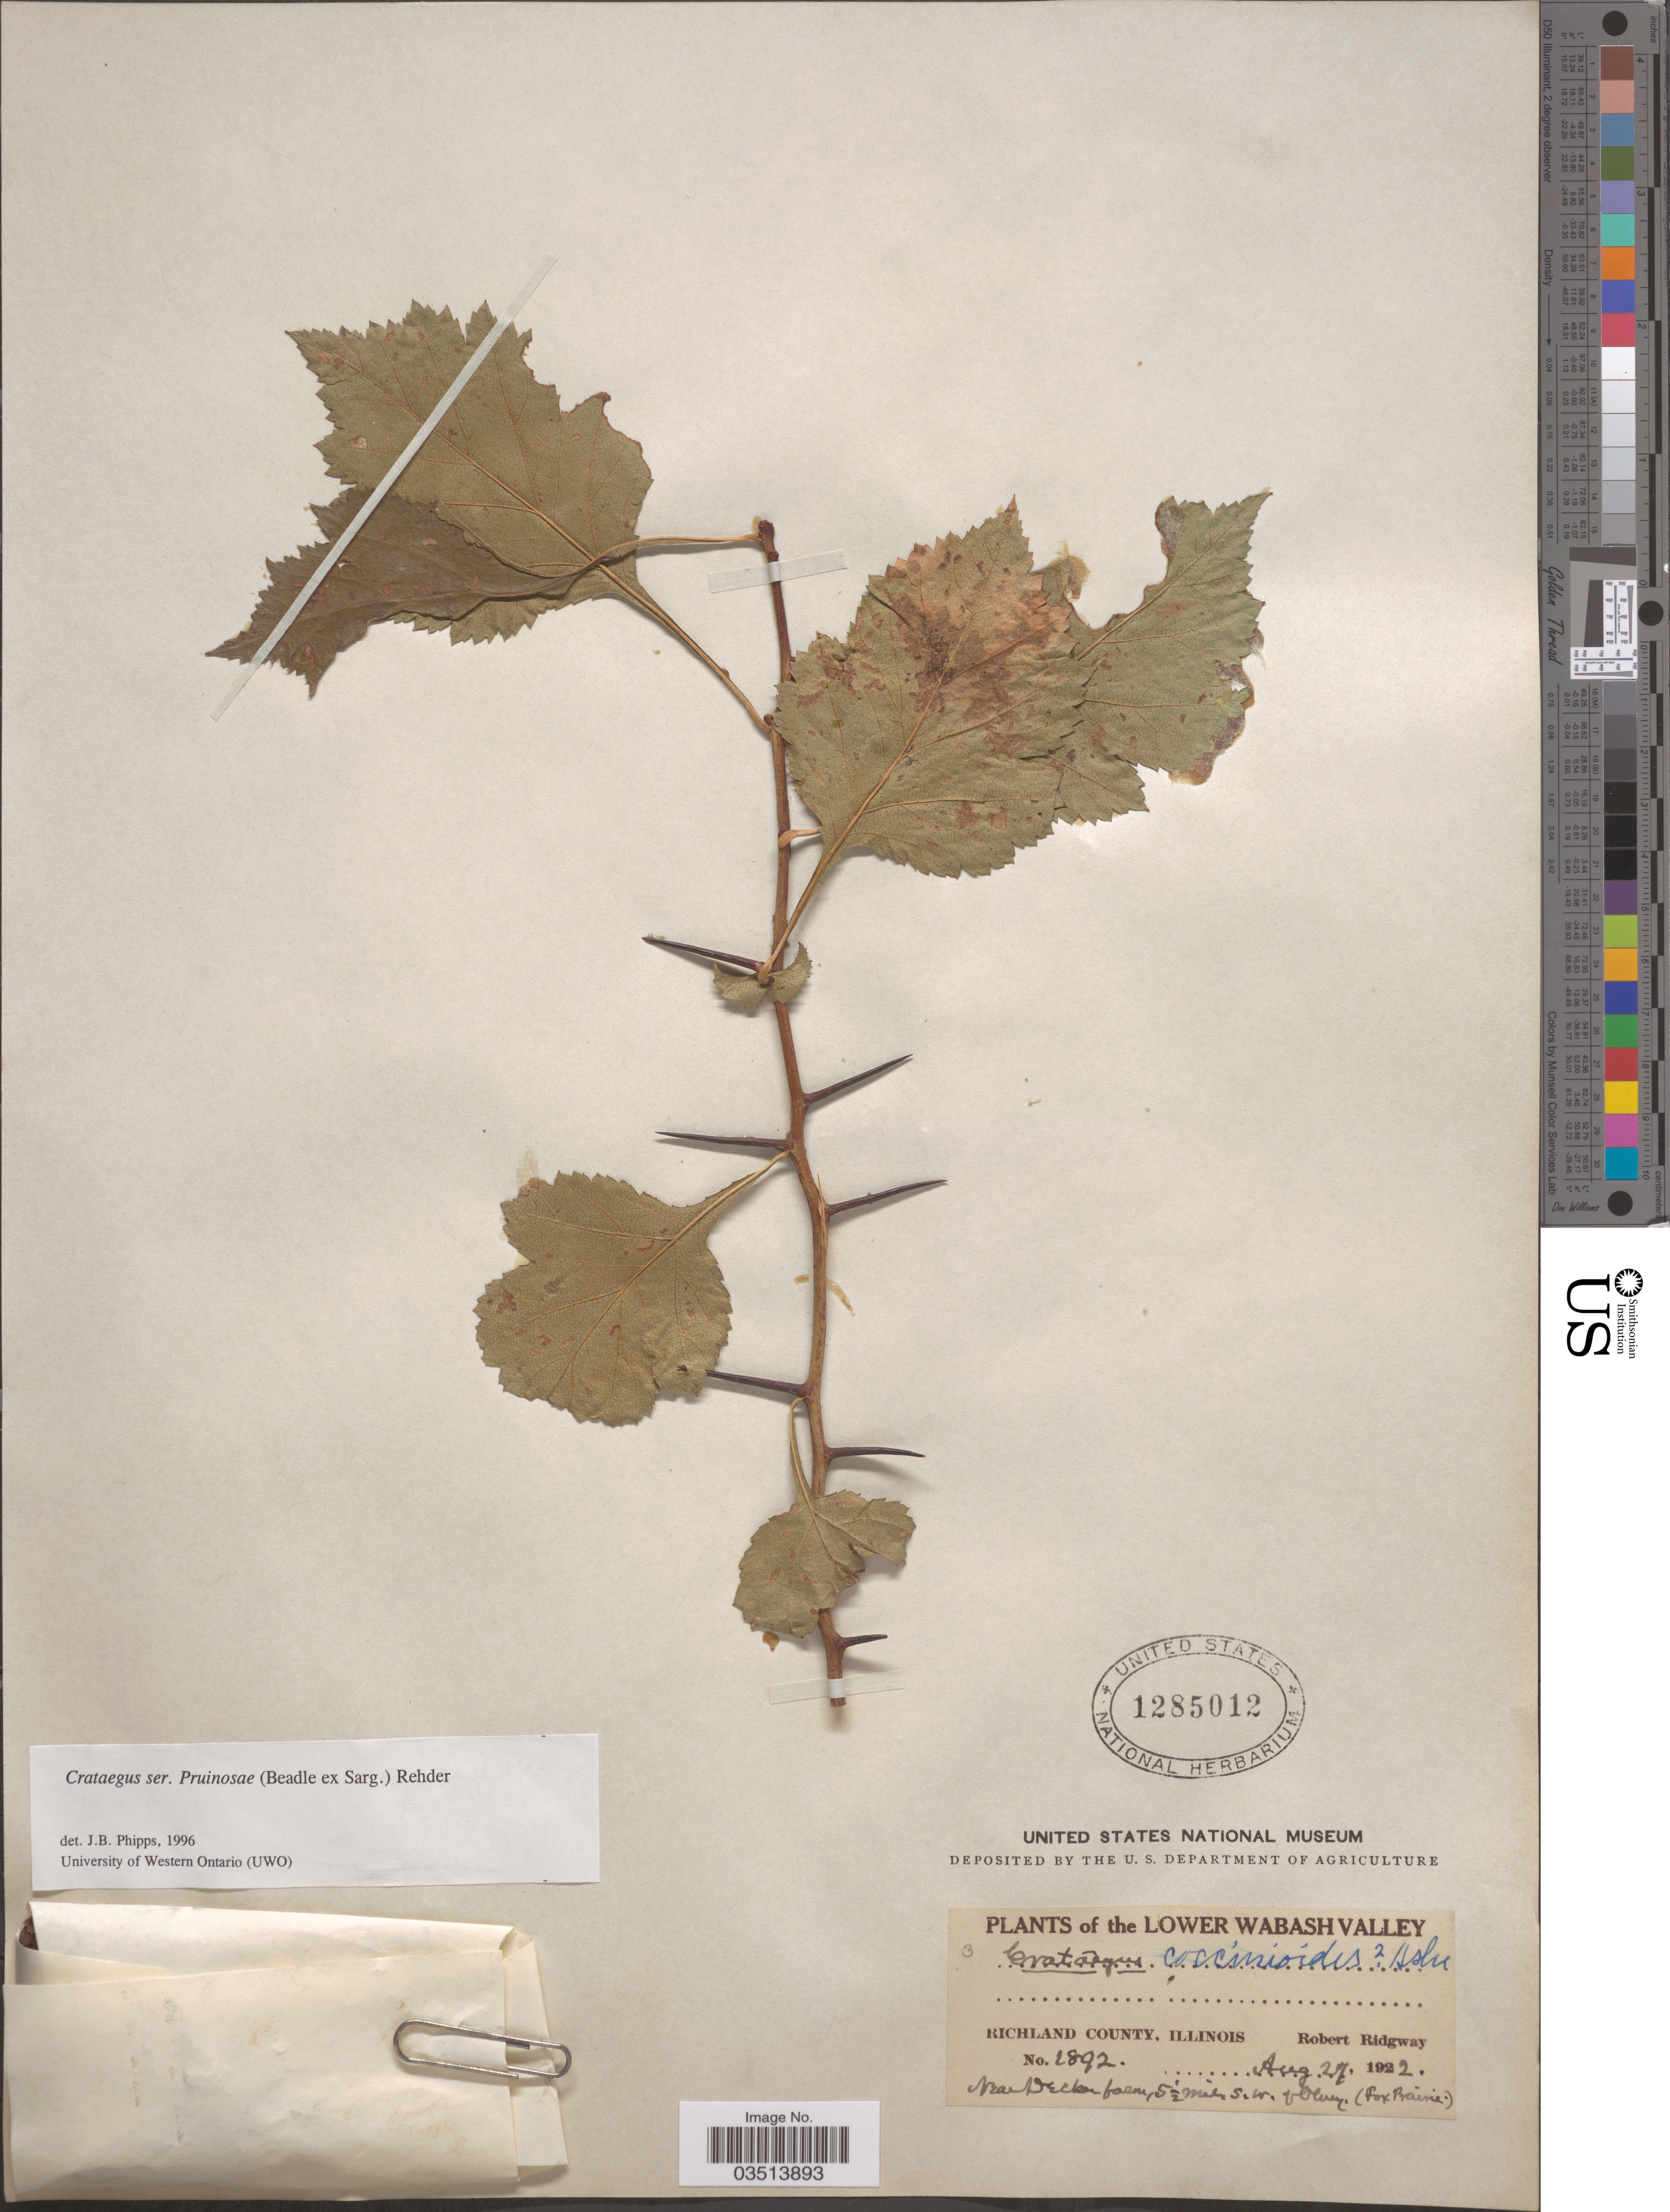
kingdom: Plantae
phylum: Tracheophyta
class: Magnoliopsida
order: Rosales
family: Rosaceae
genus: Crataegus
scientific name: Crataegus coccinioides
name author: Ashe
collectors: R. Ridgway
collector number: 2892*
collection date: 1922-08-27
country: United States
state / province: Illinois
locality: The Lower Wabash Valley. Richland County. Near Decker farm, 5½ miles S.W. f. Olney. (Fox Prairie).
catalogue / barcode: US 1285012